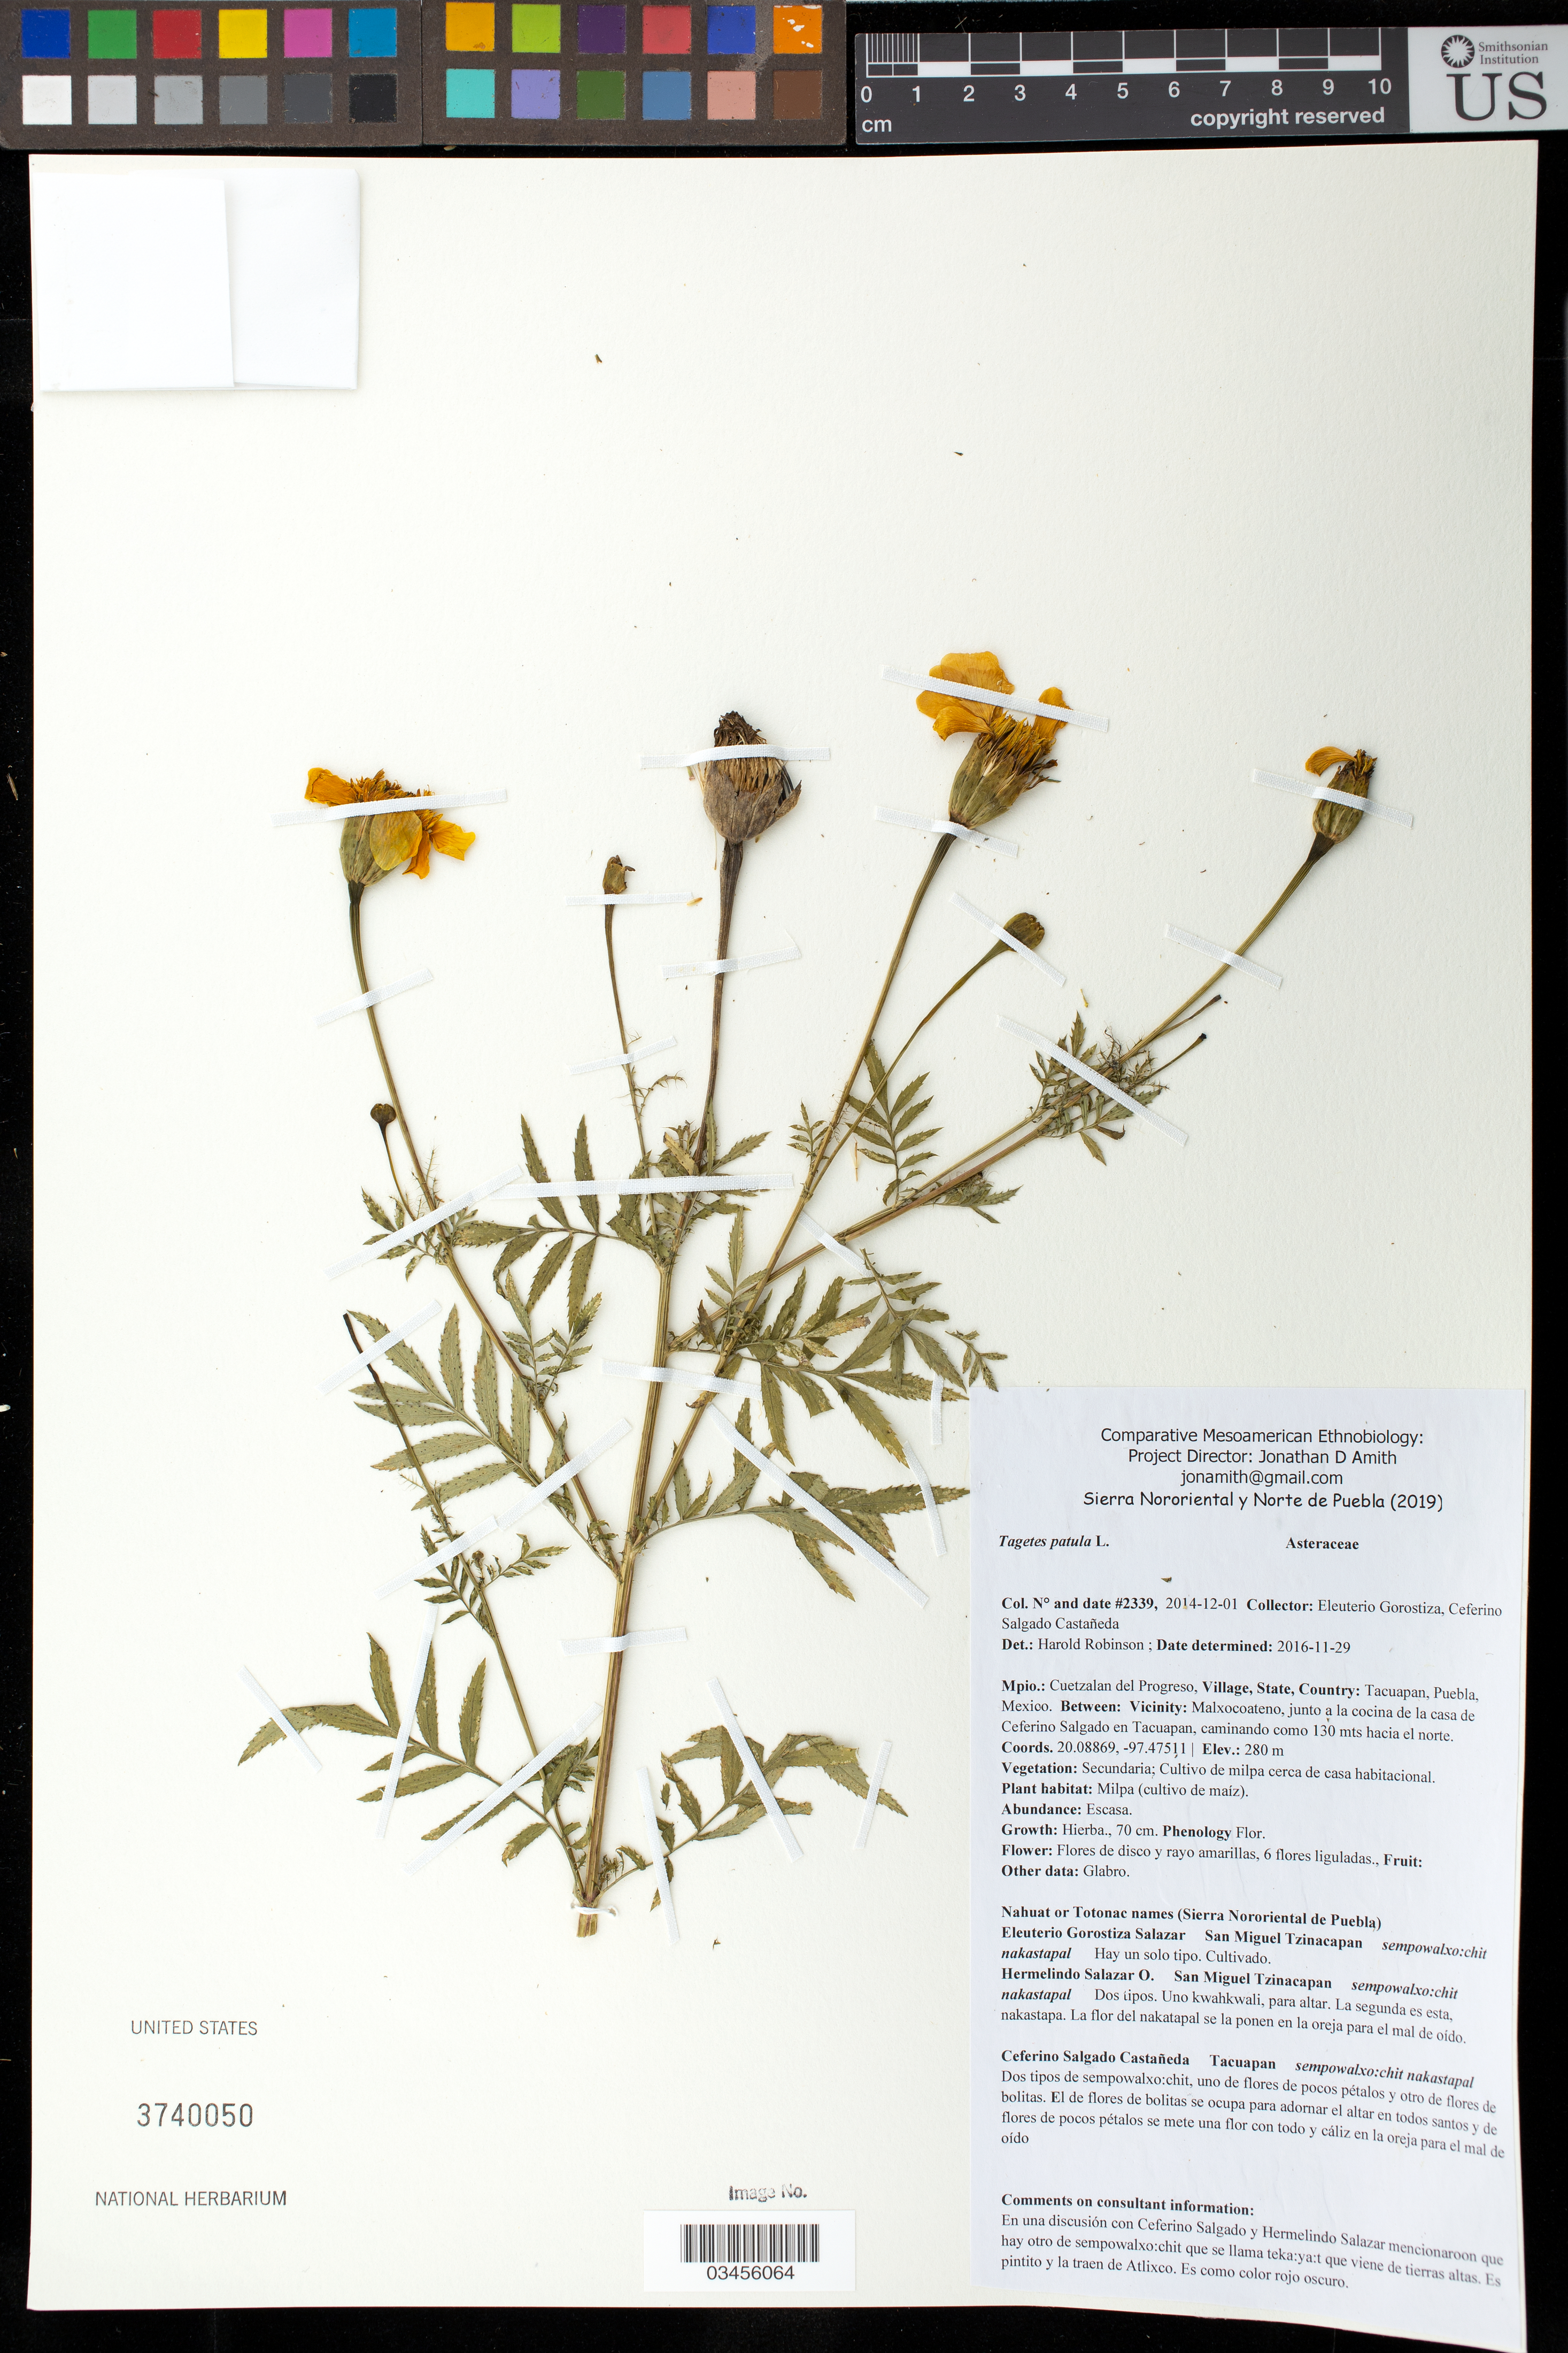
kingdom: Plantae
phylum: Tracheophyta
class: Magnoliopsida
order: Asterales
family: Asteraceae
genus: Tagetes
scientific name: Tagetes patula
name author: L.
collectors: J. D. Amith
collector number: JDA_02339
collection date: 2014-12-01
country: México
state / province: Puebla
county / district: Cuetzalan del Progreso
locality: PUEBLO: Tacuapan; LOCALIDAD EXACTA: Malxocoateno, junto a la cocina de la casa de Ceferino Salgado en Tacuapan, caminando como 130 m hacia el norte.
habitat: VEGETACIÓN y HABITAT: Cultivo de milpa cerca de casa habitacional. | Milpa (cultivo de maíz).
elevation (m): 280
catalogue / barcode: US 3740050